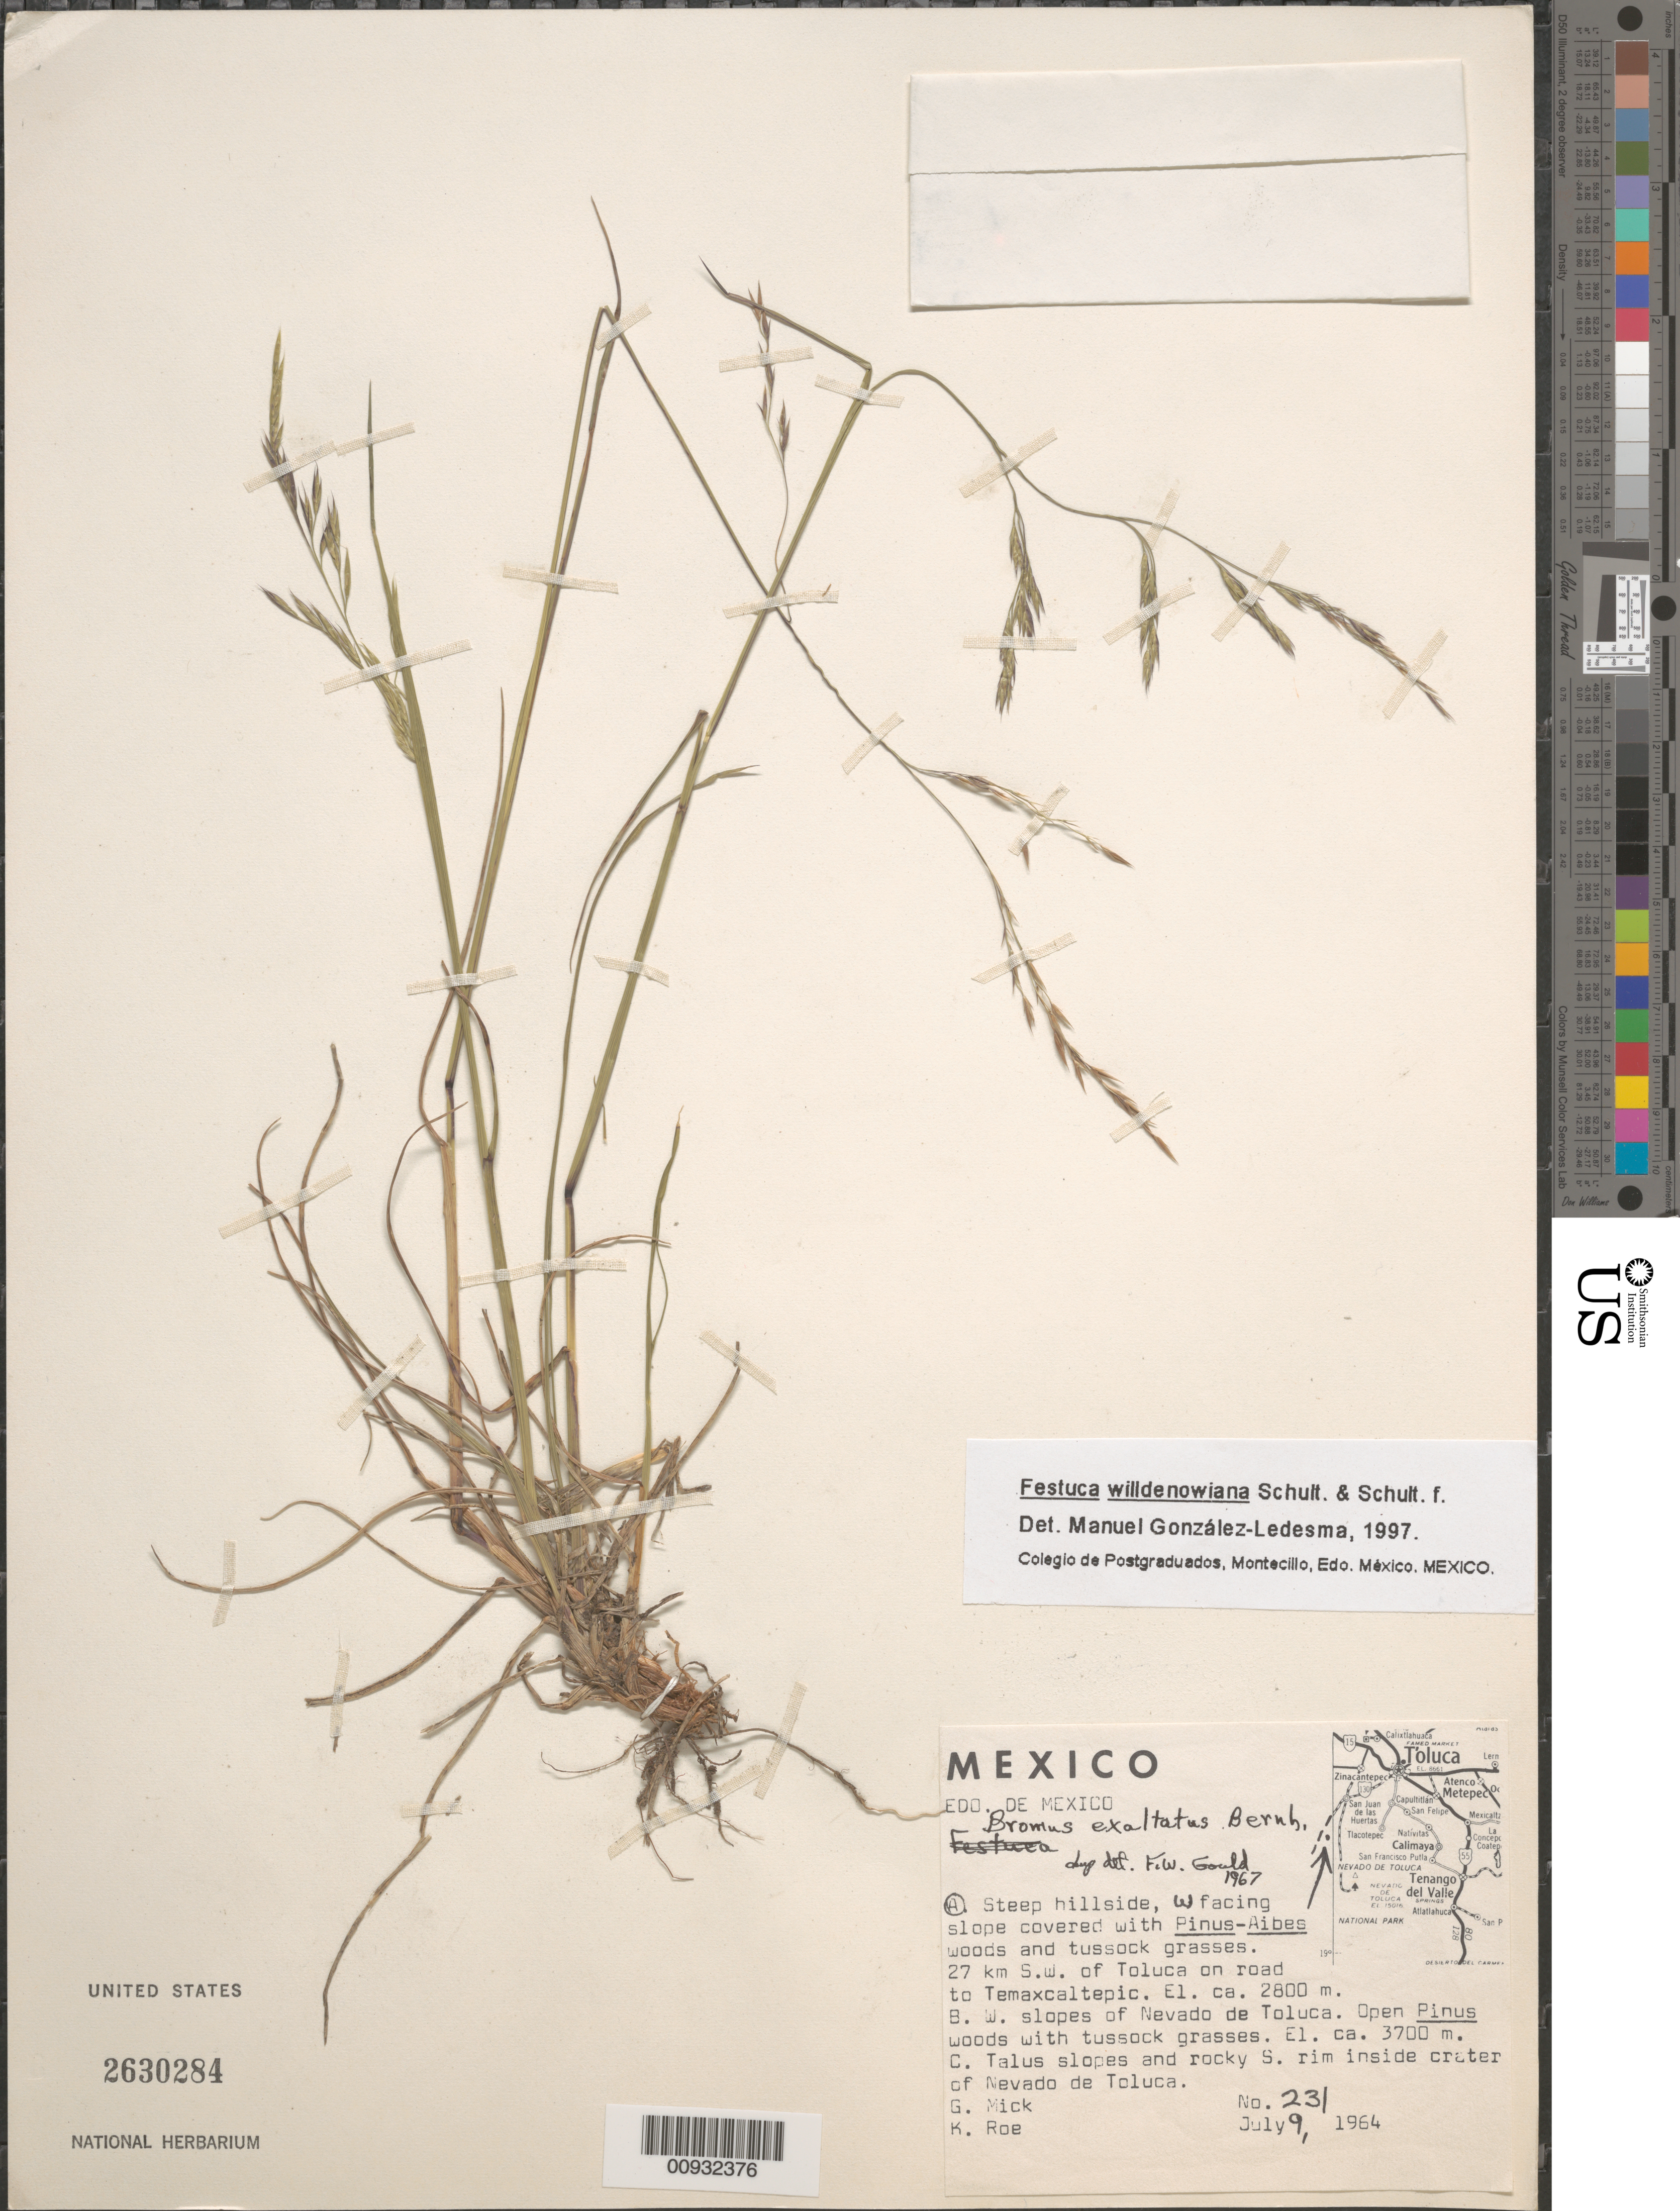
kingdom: Plantae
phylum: Tracheophyta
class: Liliopsida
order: Poales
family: Poaceae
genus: Festuca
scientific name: Festuca willdenowiana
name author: Schult. & Schult. f.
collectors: G. Mick & K. E. Roe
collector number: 231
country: Mexico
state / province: México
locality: SW of Toluca on road to Temaxcaltepic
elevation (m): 2800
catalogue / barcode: US 2630284